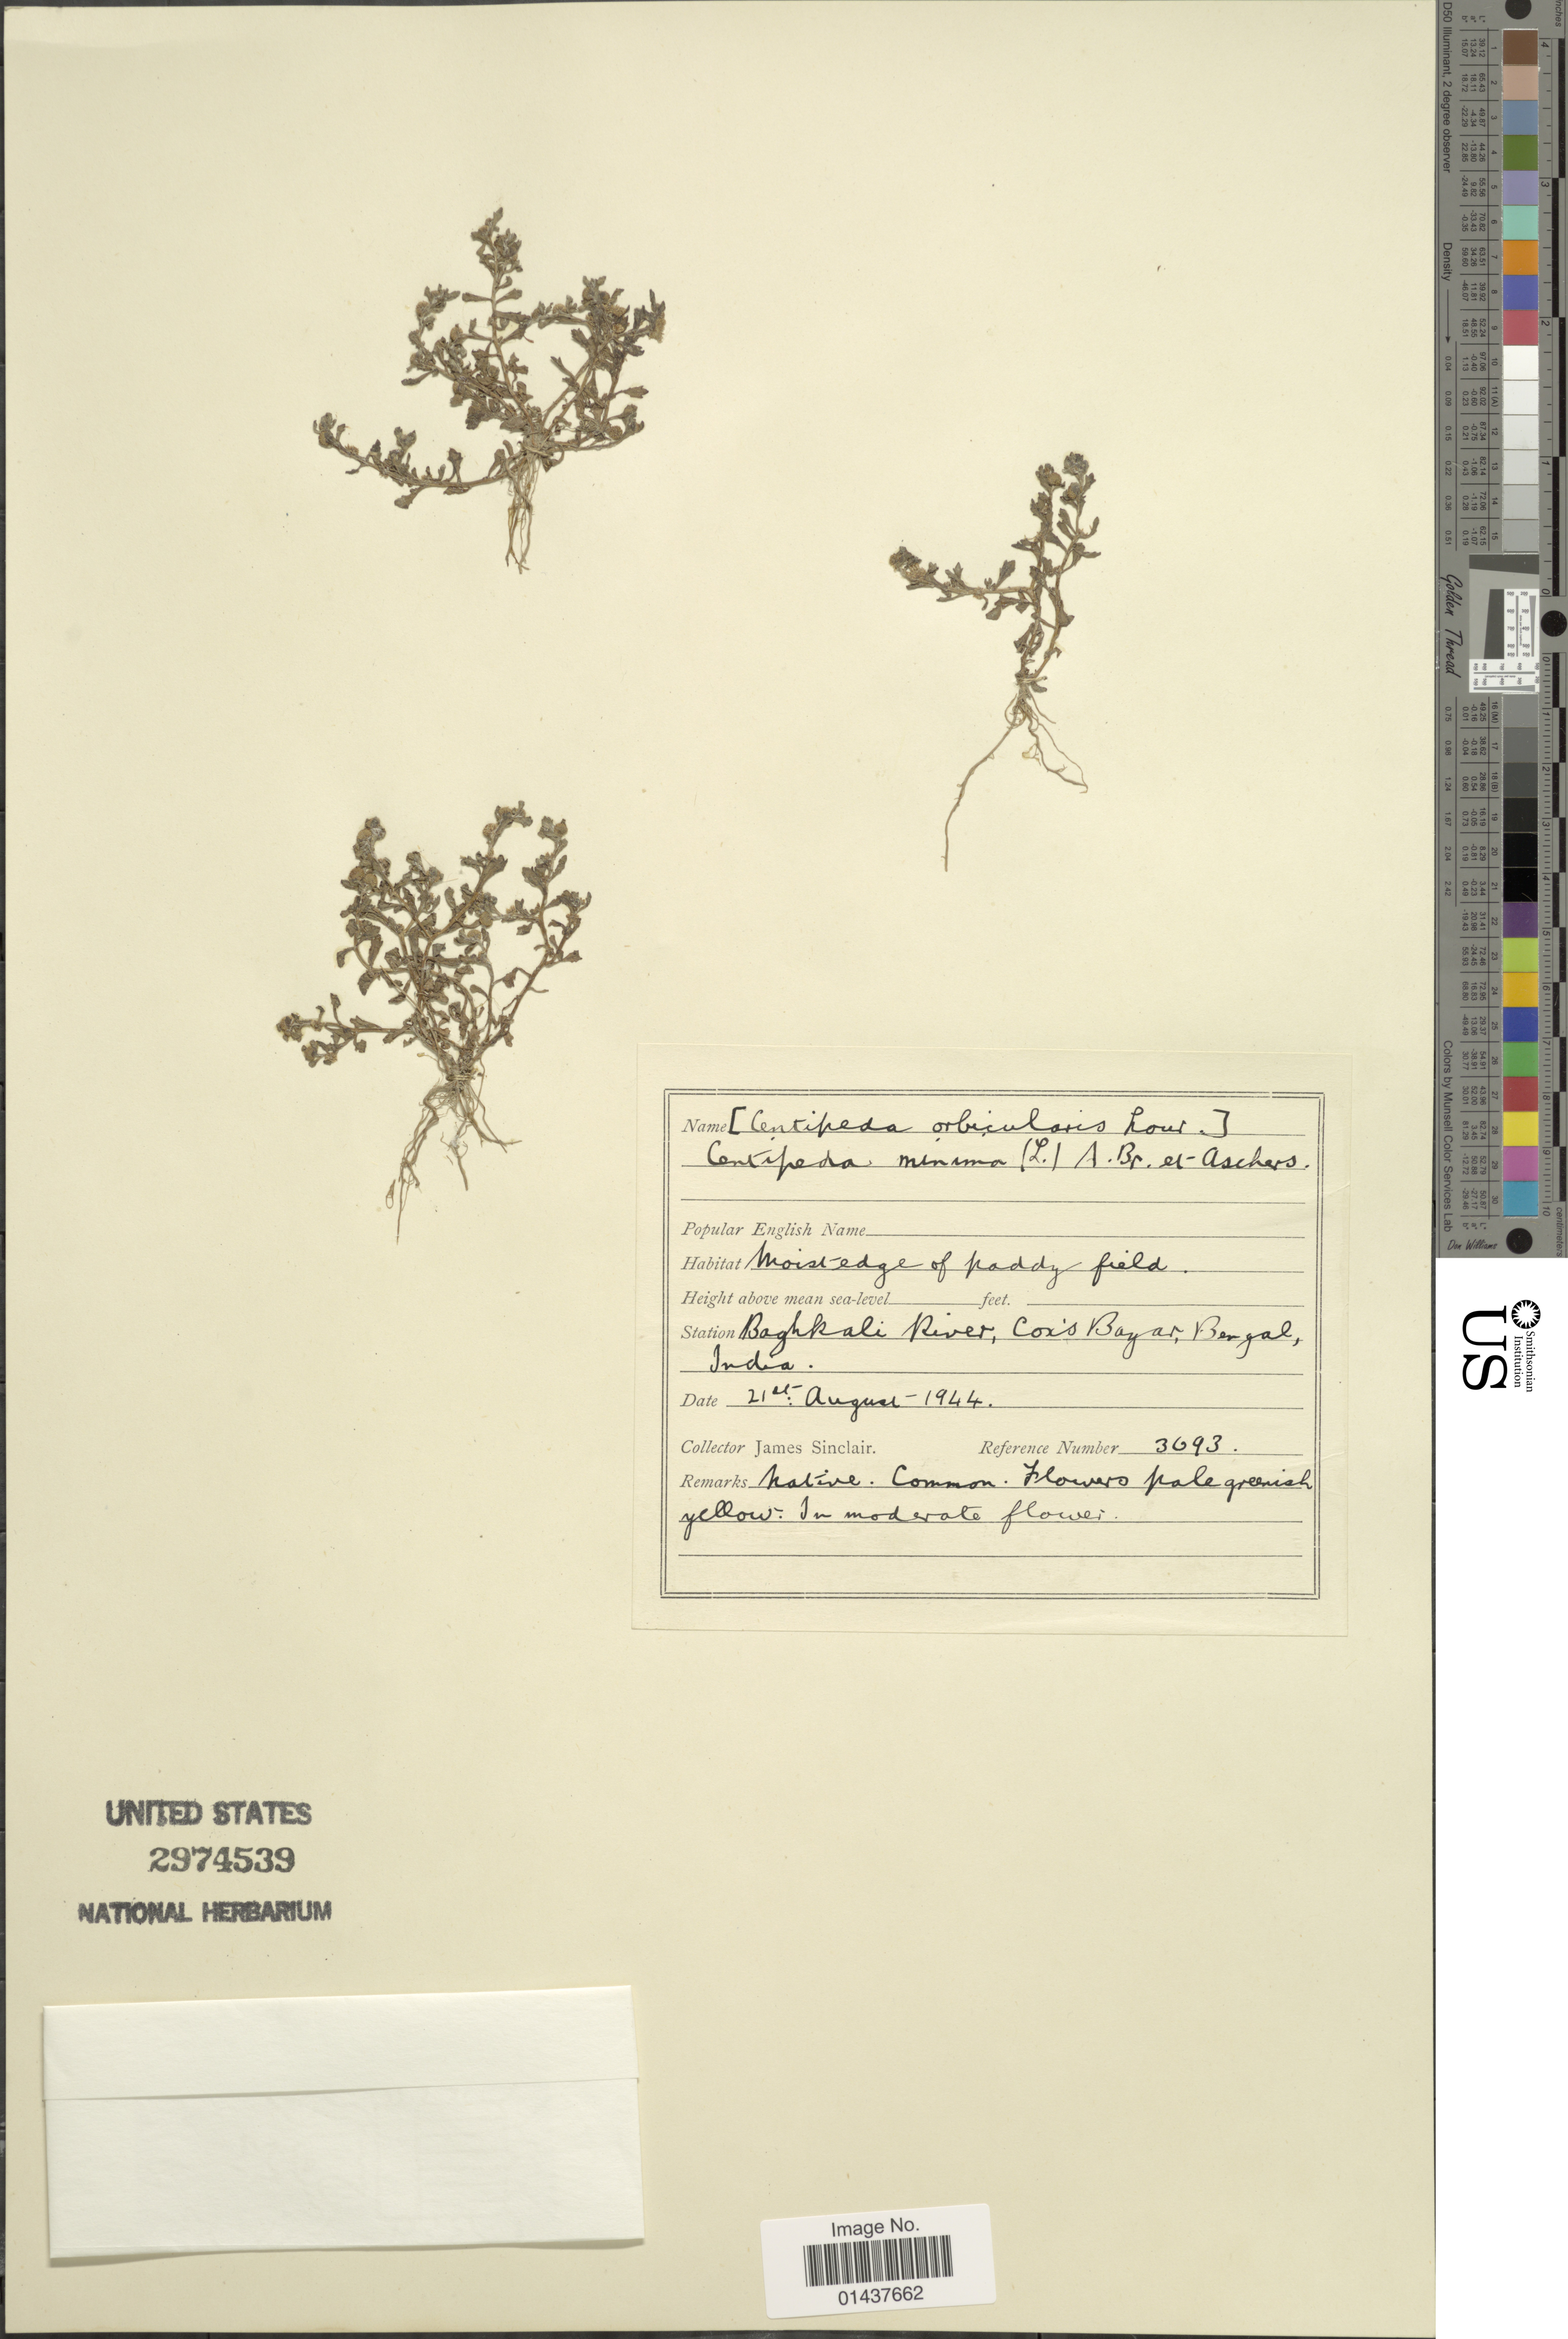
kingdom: Plantae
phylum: Tracheophyta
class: Magnoliopsida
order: Asterales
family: Asteraceae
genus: Centipeda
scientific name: Centipeda minima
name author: (L.) A. Braun & Asch.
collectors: J. Sinclair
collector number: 3693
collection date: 1944-08-21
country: Bangladesh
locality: Bakkhali River, Cox's Bazar, Bengal.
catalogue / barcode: US 2974539